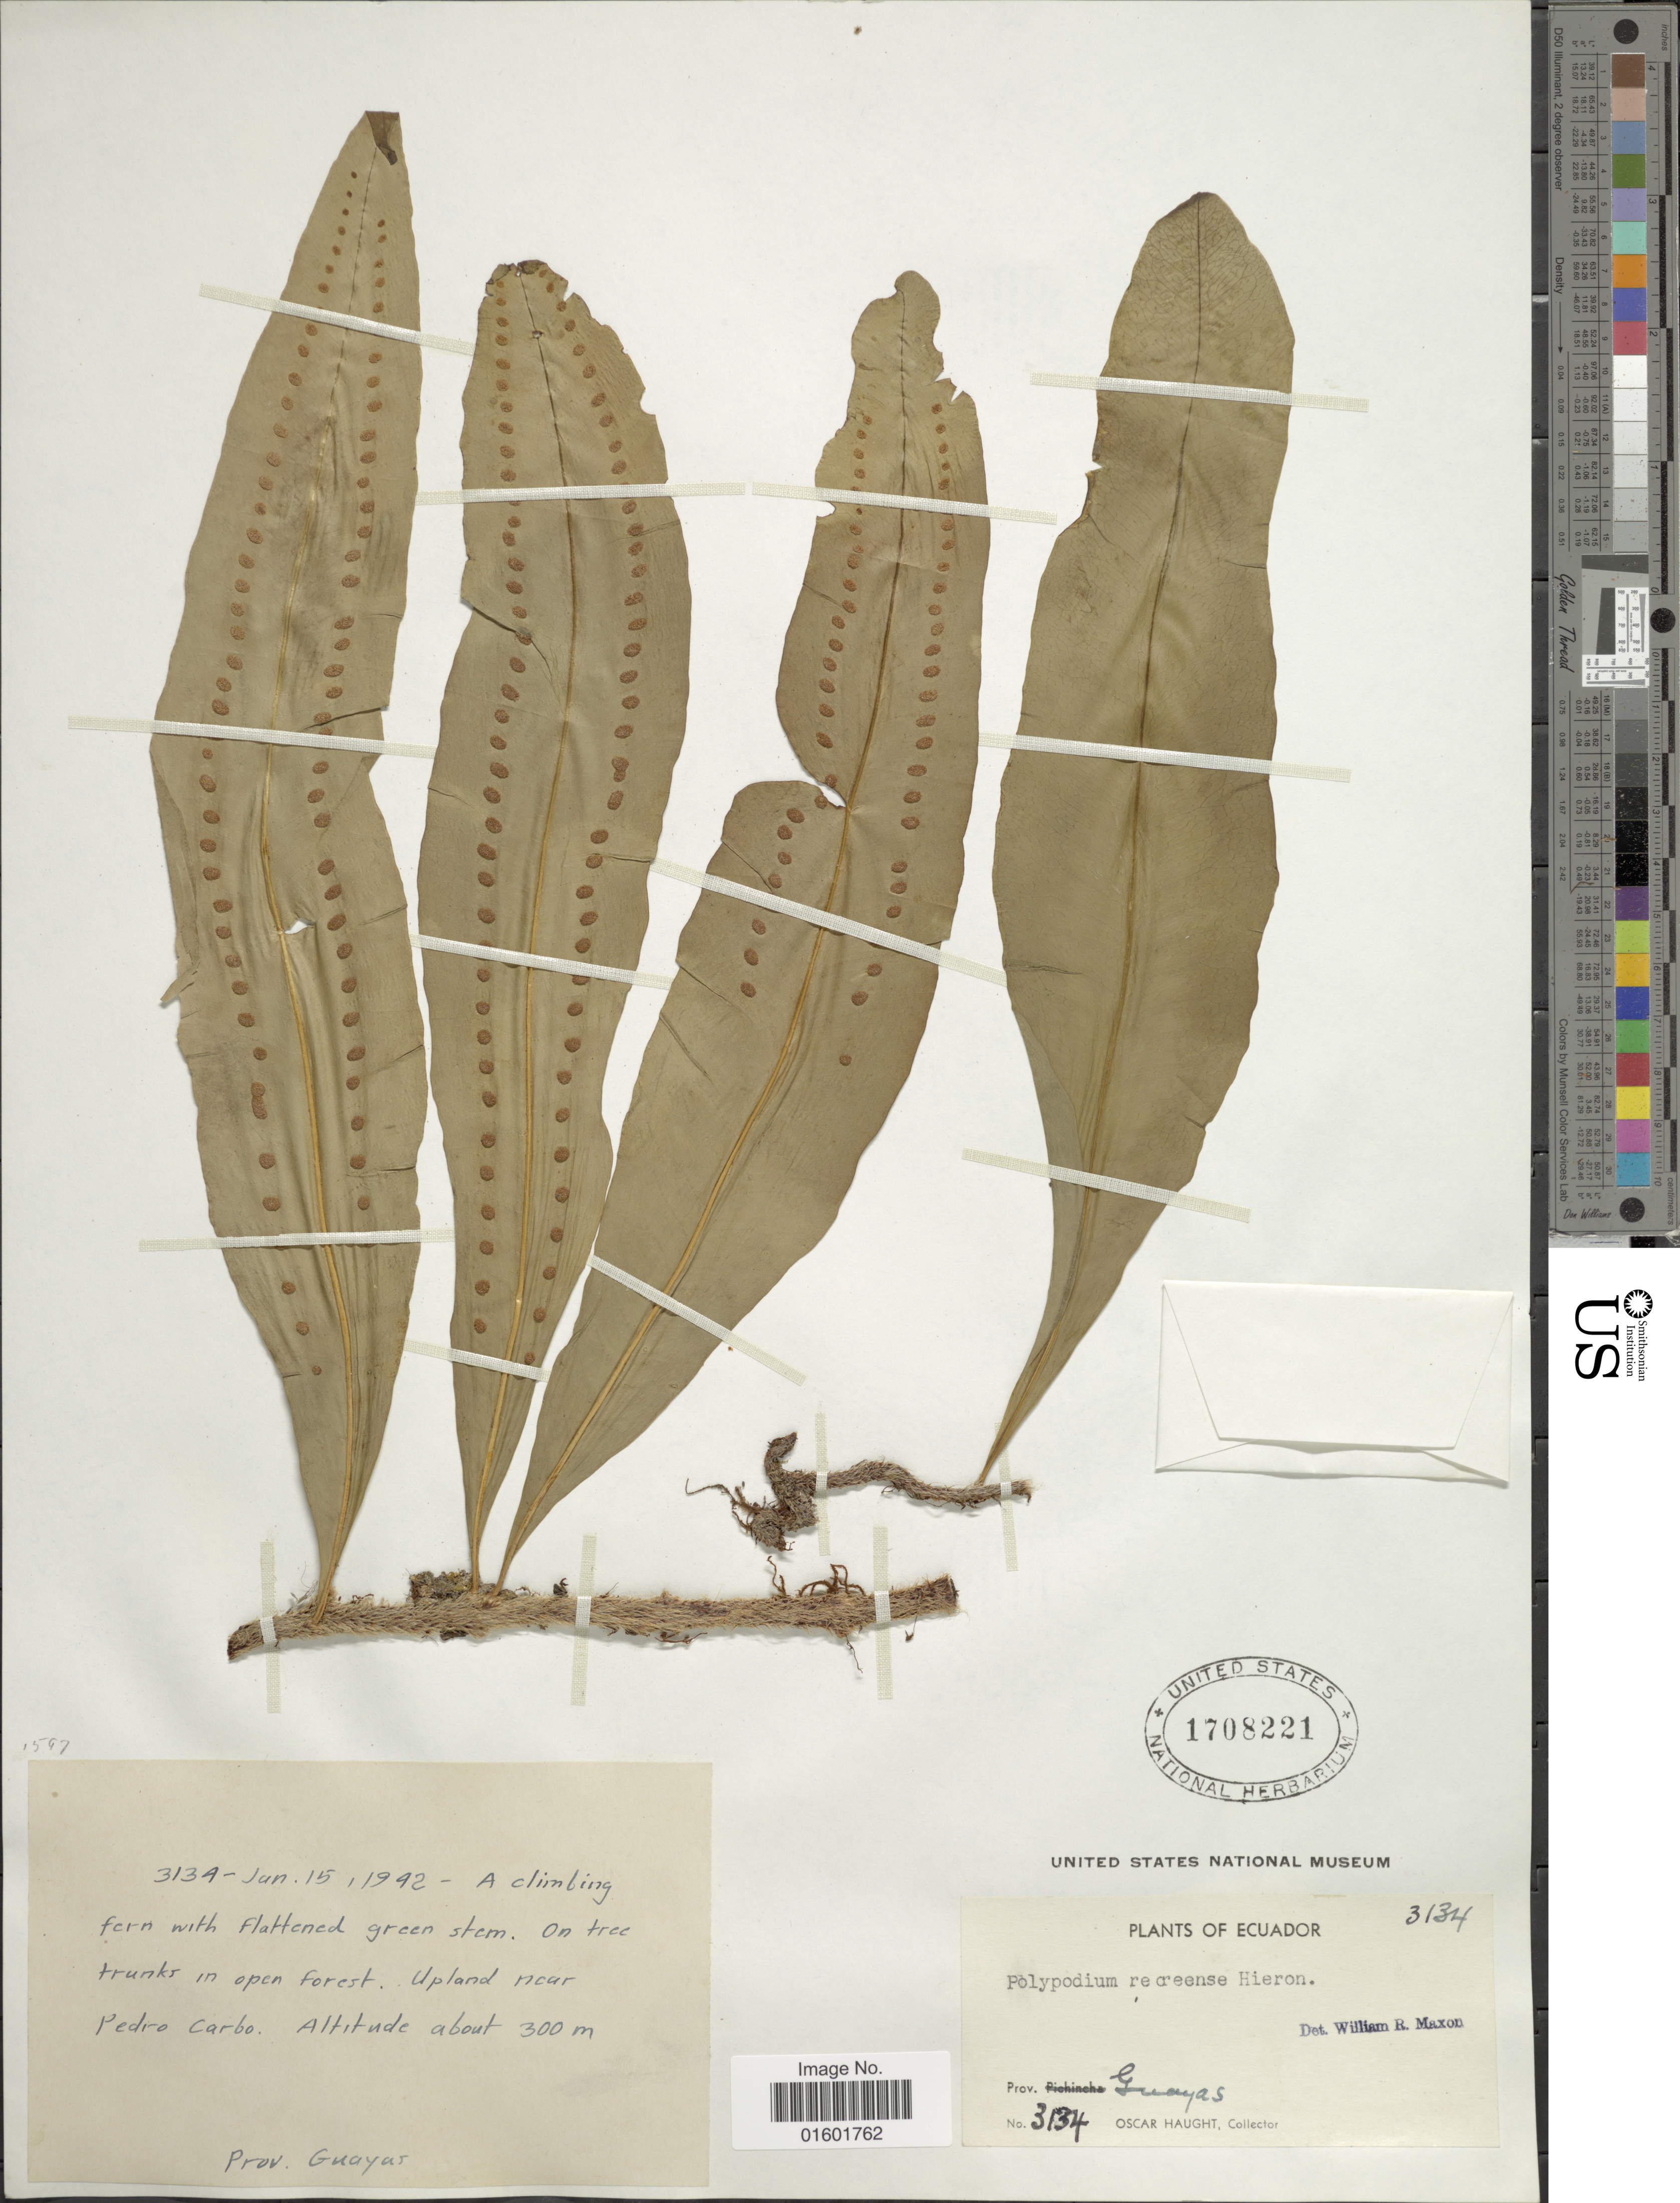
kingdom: Plantae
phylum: Tracheophyta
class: Polypodiopsida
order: Polypodiales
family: Polypodiaceae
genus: Microgramma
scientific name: Microgramma recreense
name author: (Hieron.) Lellinger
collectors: O. L. Haught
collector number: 3134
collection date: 1942-01-15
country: Ecuador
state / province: Guayas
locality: Upland near Pedro Carbo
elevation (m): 300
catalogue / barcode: US 1708221